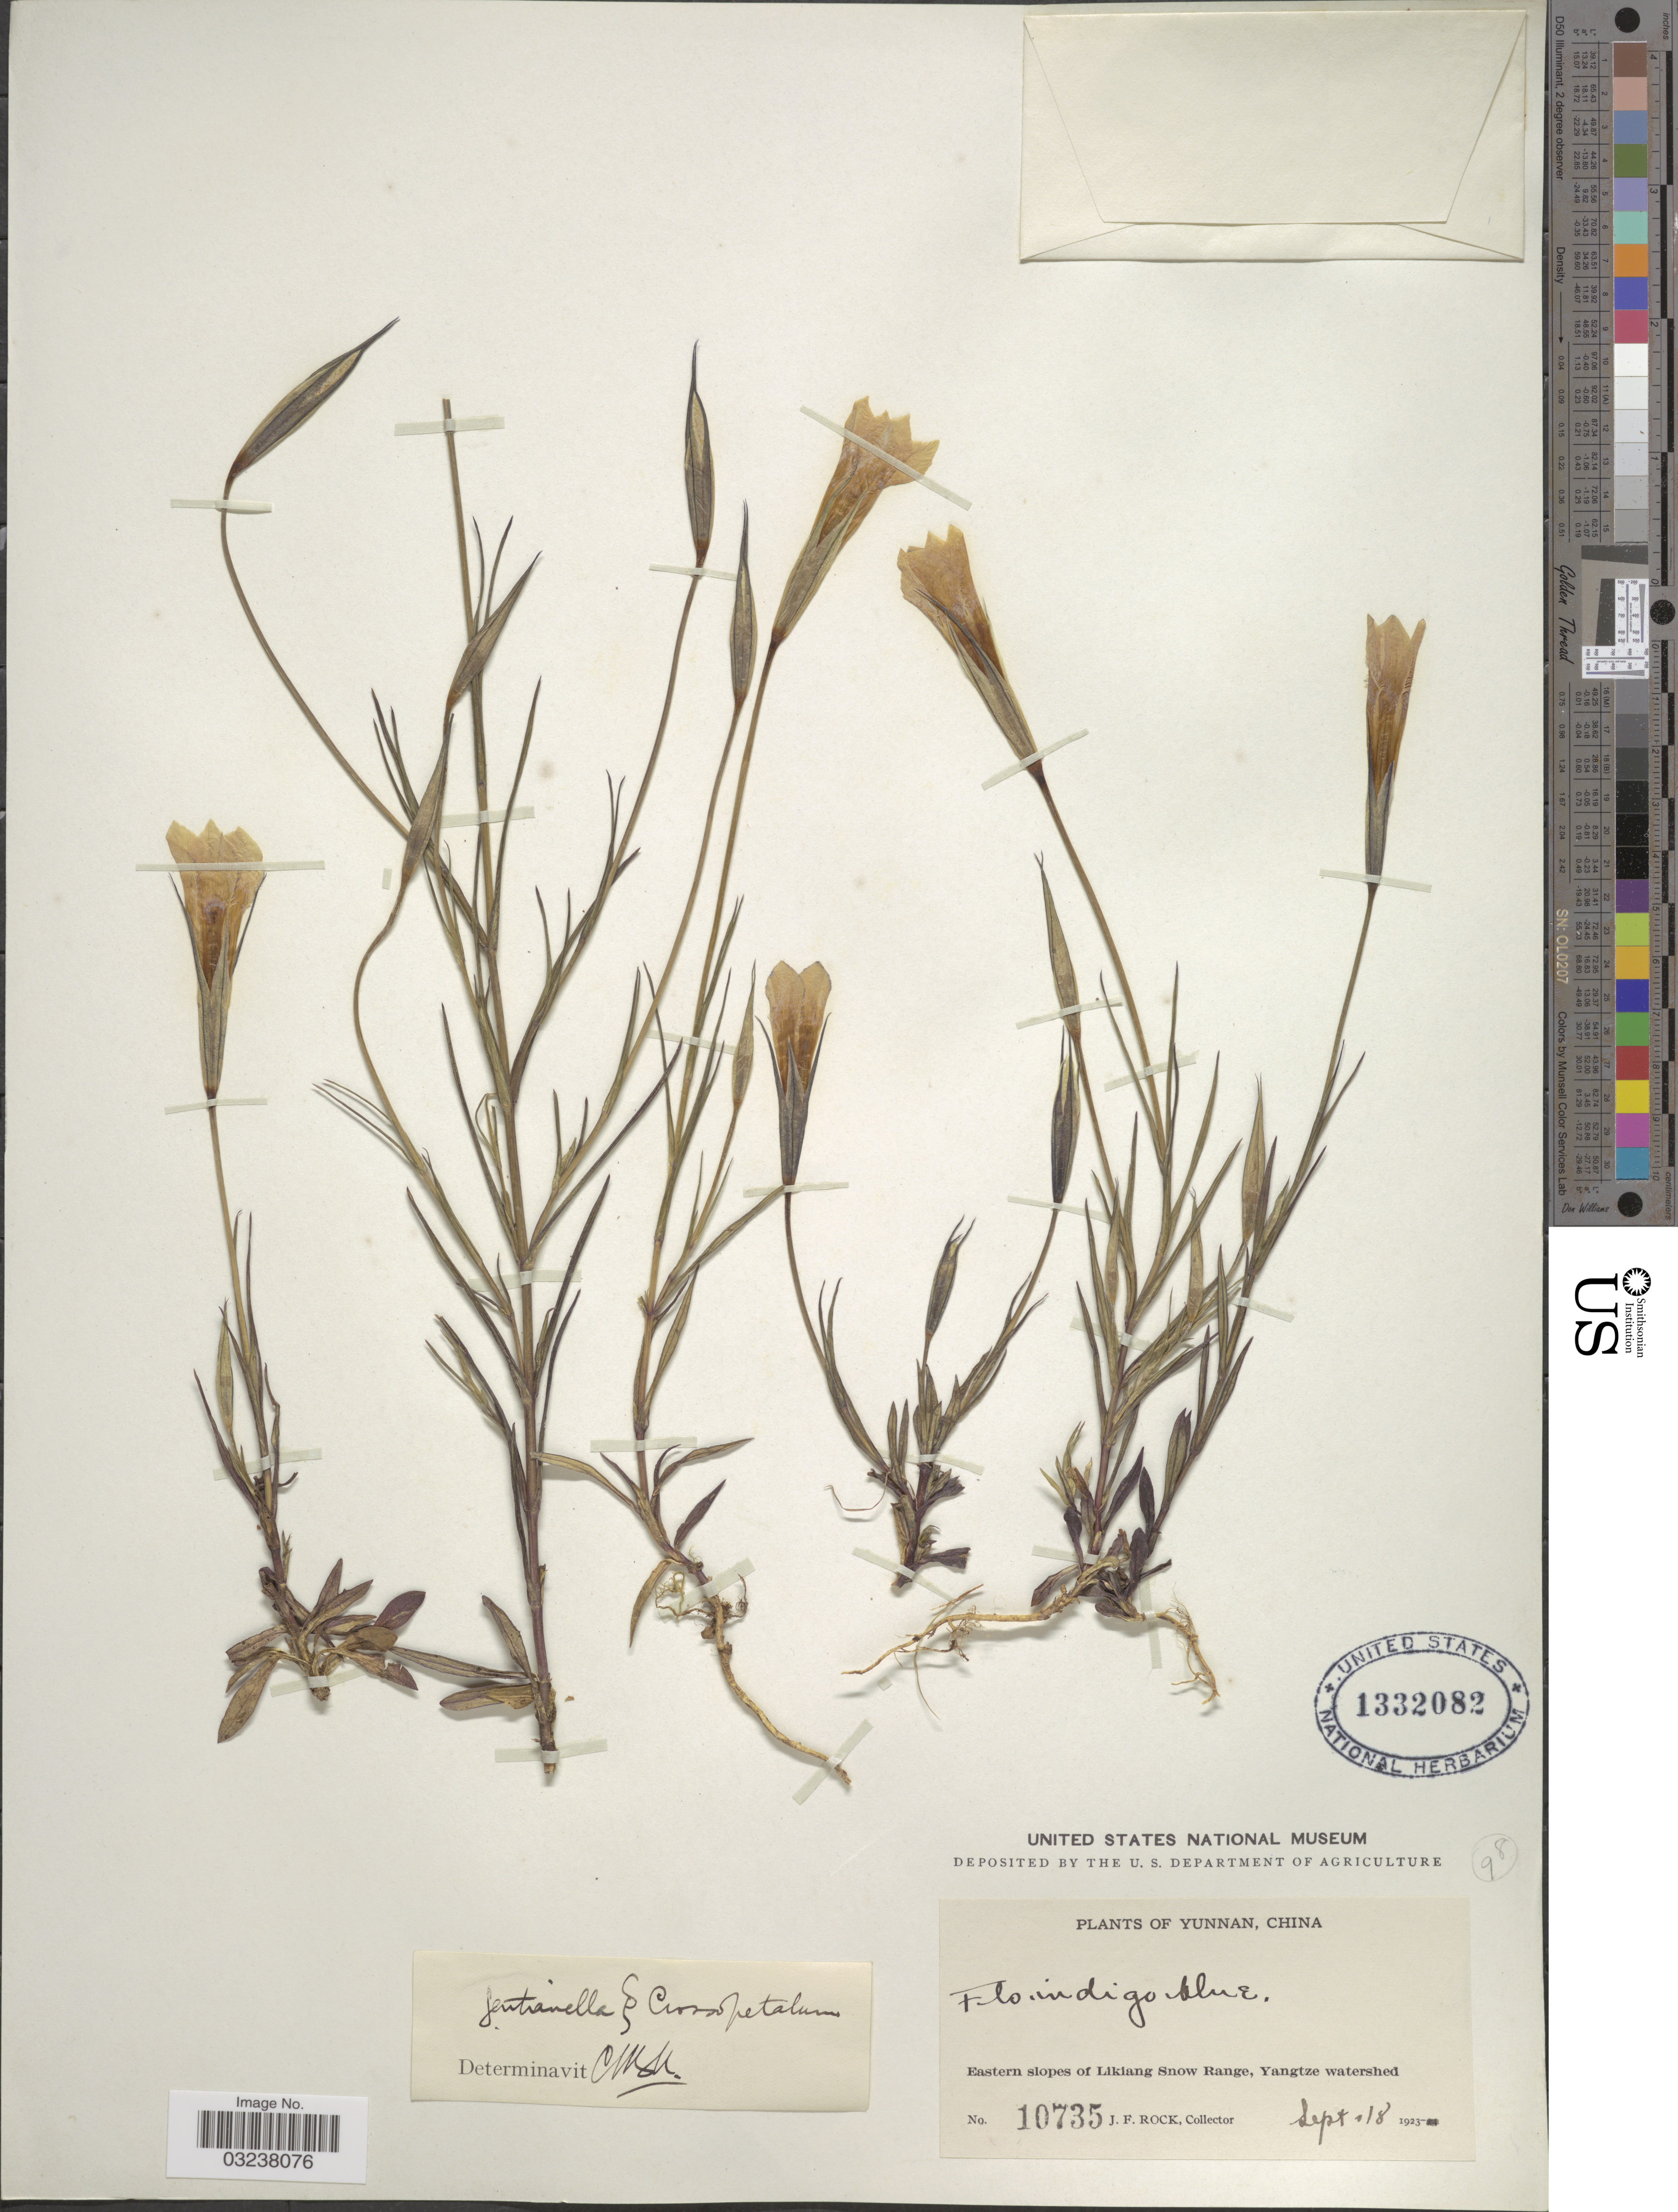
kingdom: Plantae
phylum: Tracheophyta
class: Magnoliopsida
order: Gentianales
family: Gentianaceae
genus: Gentianella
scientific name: Gentianella sp.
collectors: J. Rock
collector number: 10735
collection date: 1923-09-18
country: China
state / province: Yunnan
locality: Eastern slopes of Likiang Snow Range, Yangtze watershed.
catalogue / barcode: US 1332082